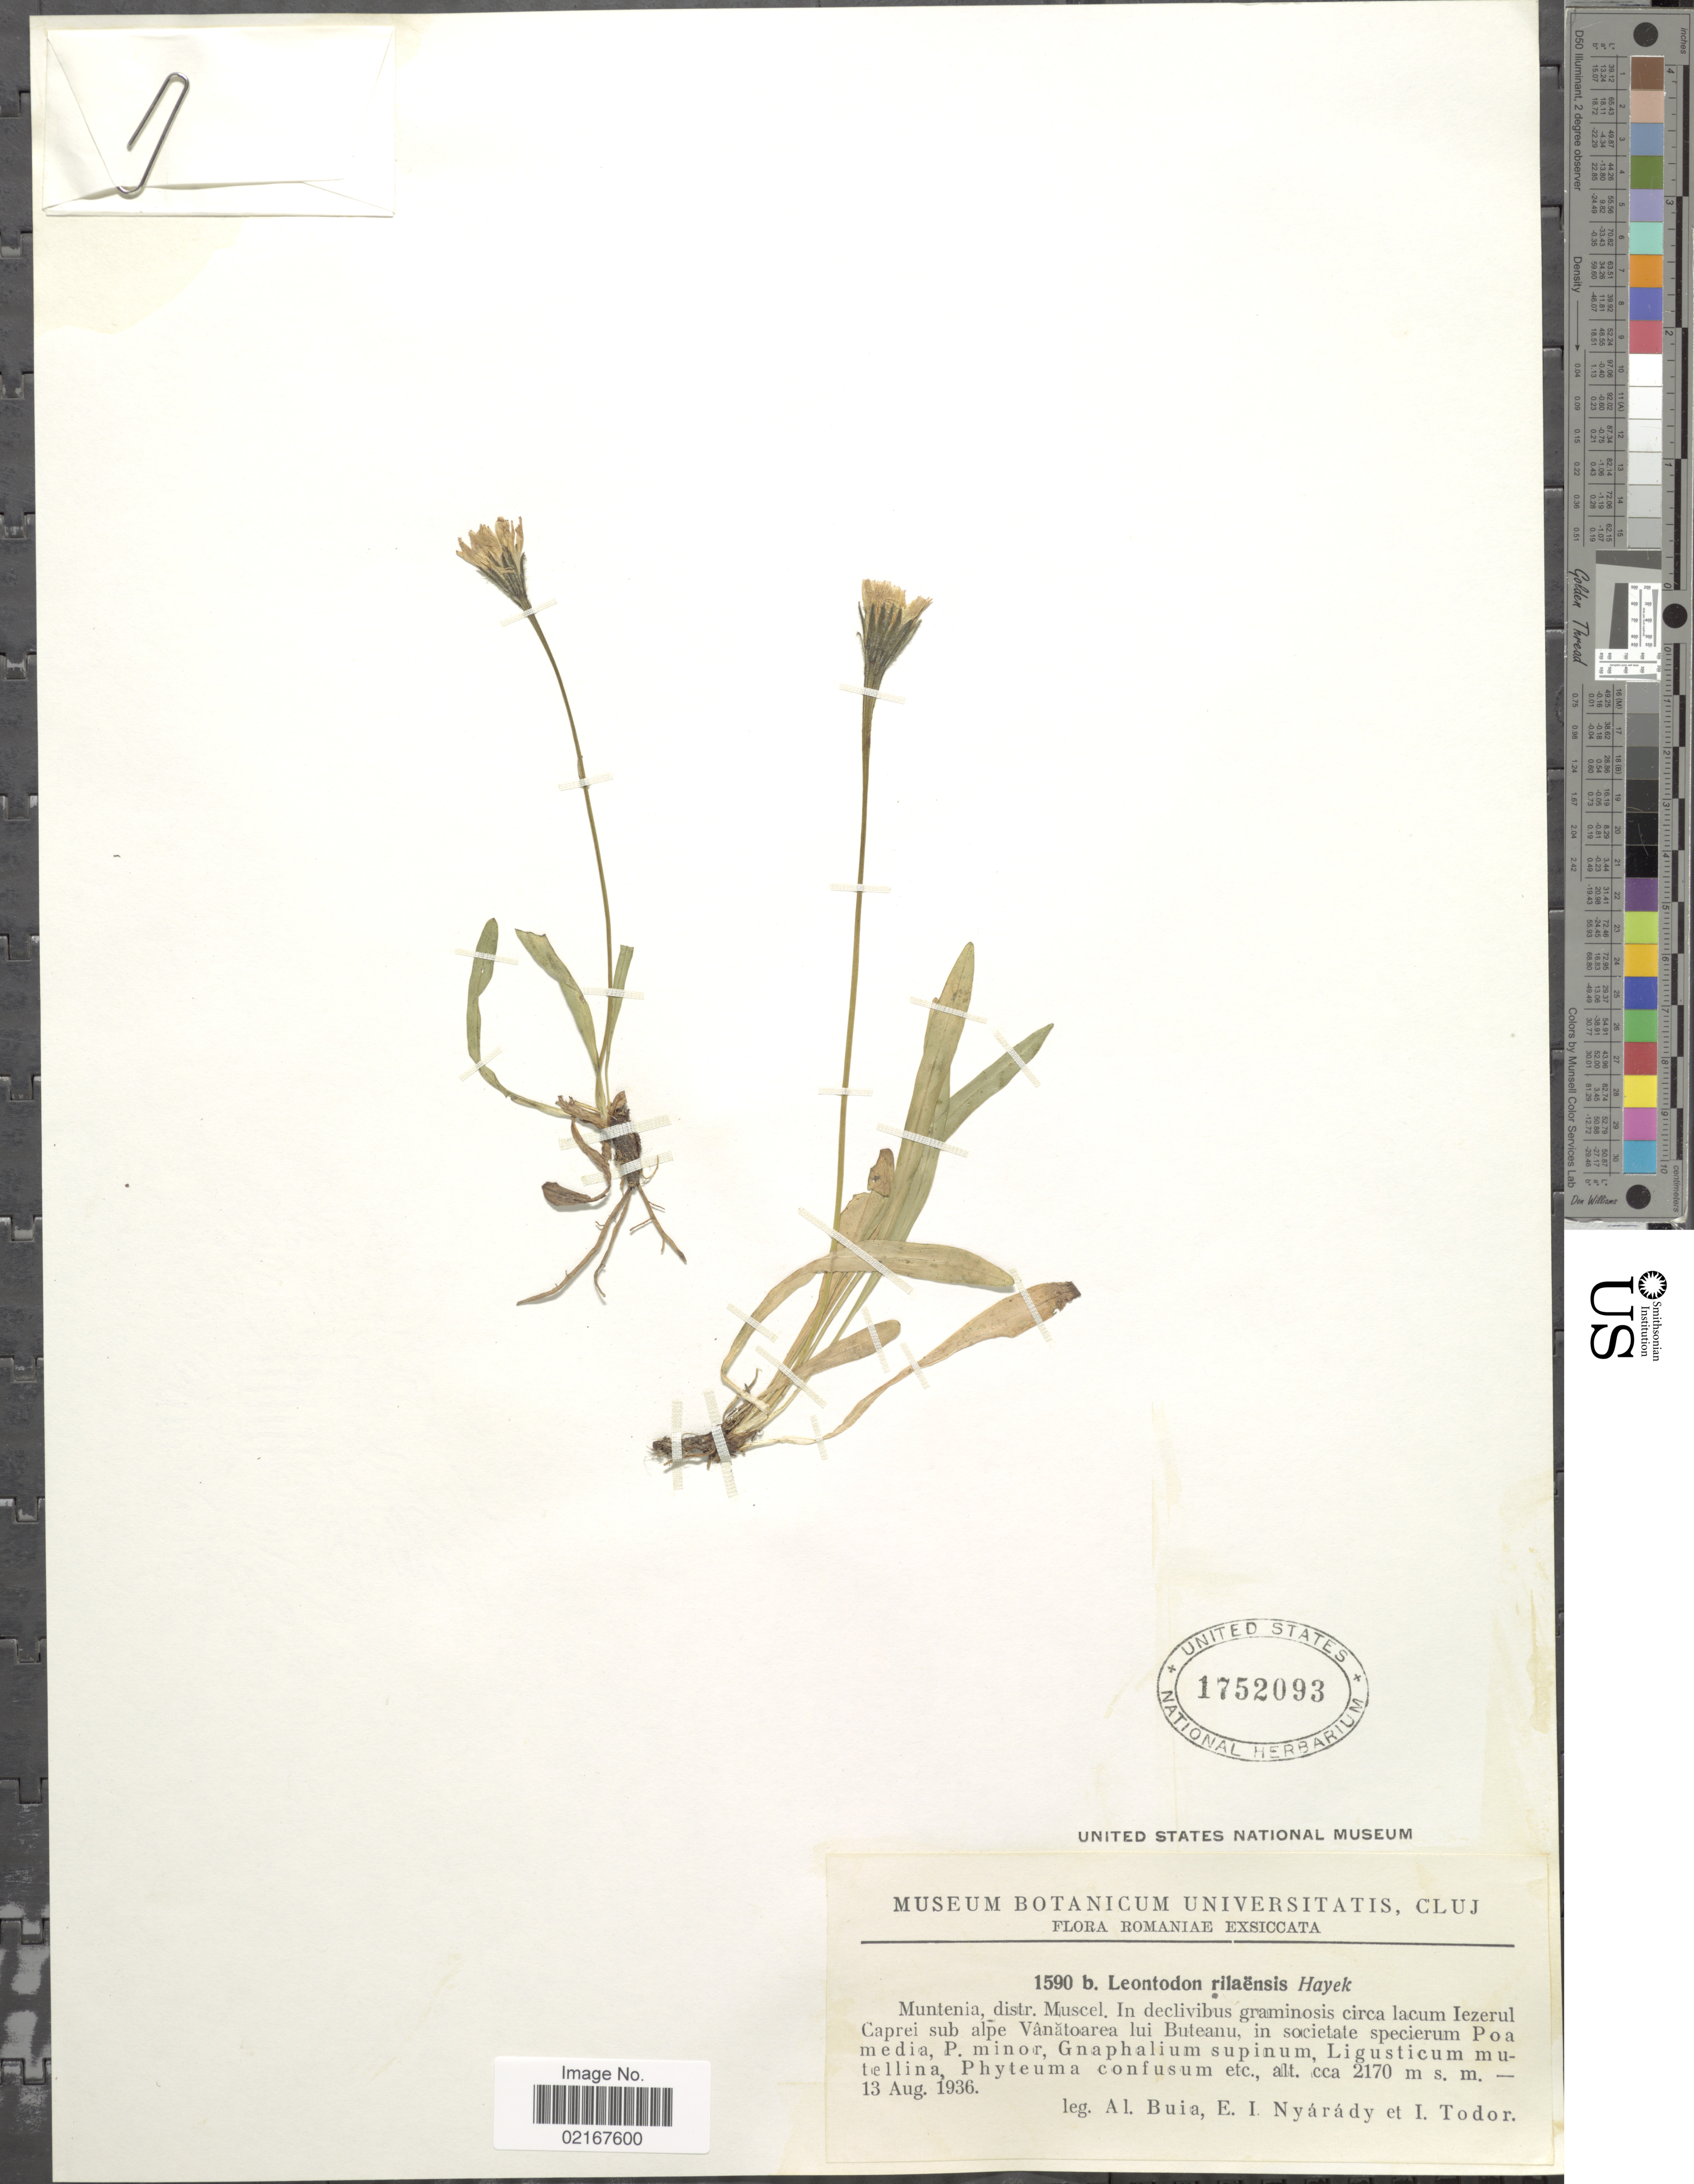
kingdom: Plantae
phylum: Tracheophyta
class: Magnoliopsida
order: Asterales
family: Asteraceae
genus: Scorzoneroides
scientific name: Scorzoneroides rilaensis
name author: (Hayek) Holub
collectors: A. Buia, E. Nyárády & I. Todor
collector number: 1590b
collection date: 1936-08-13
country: Romania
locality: Muntenia, distr. Muscel, circa lacum Iezerul Caprei sub alpe Vanatoarea lui Buteanu, in societate specierum Poamedia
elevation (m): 2170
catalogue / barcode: US 1752093